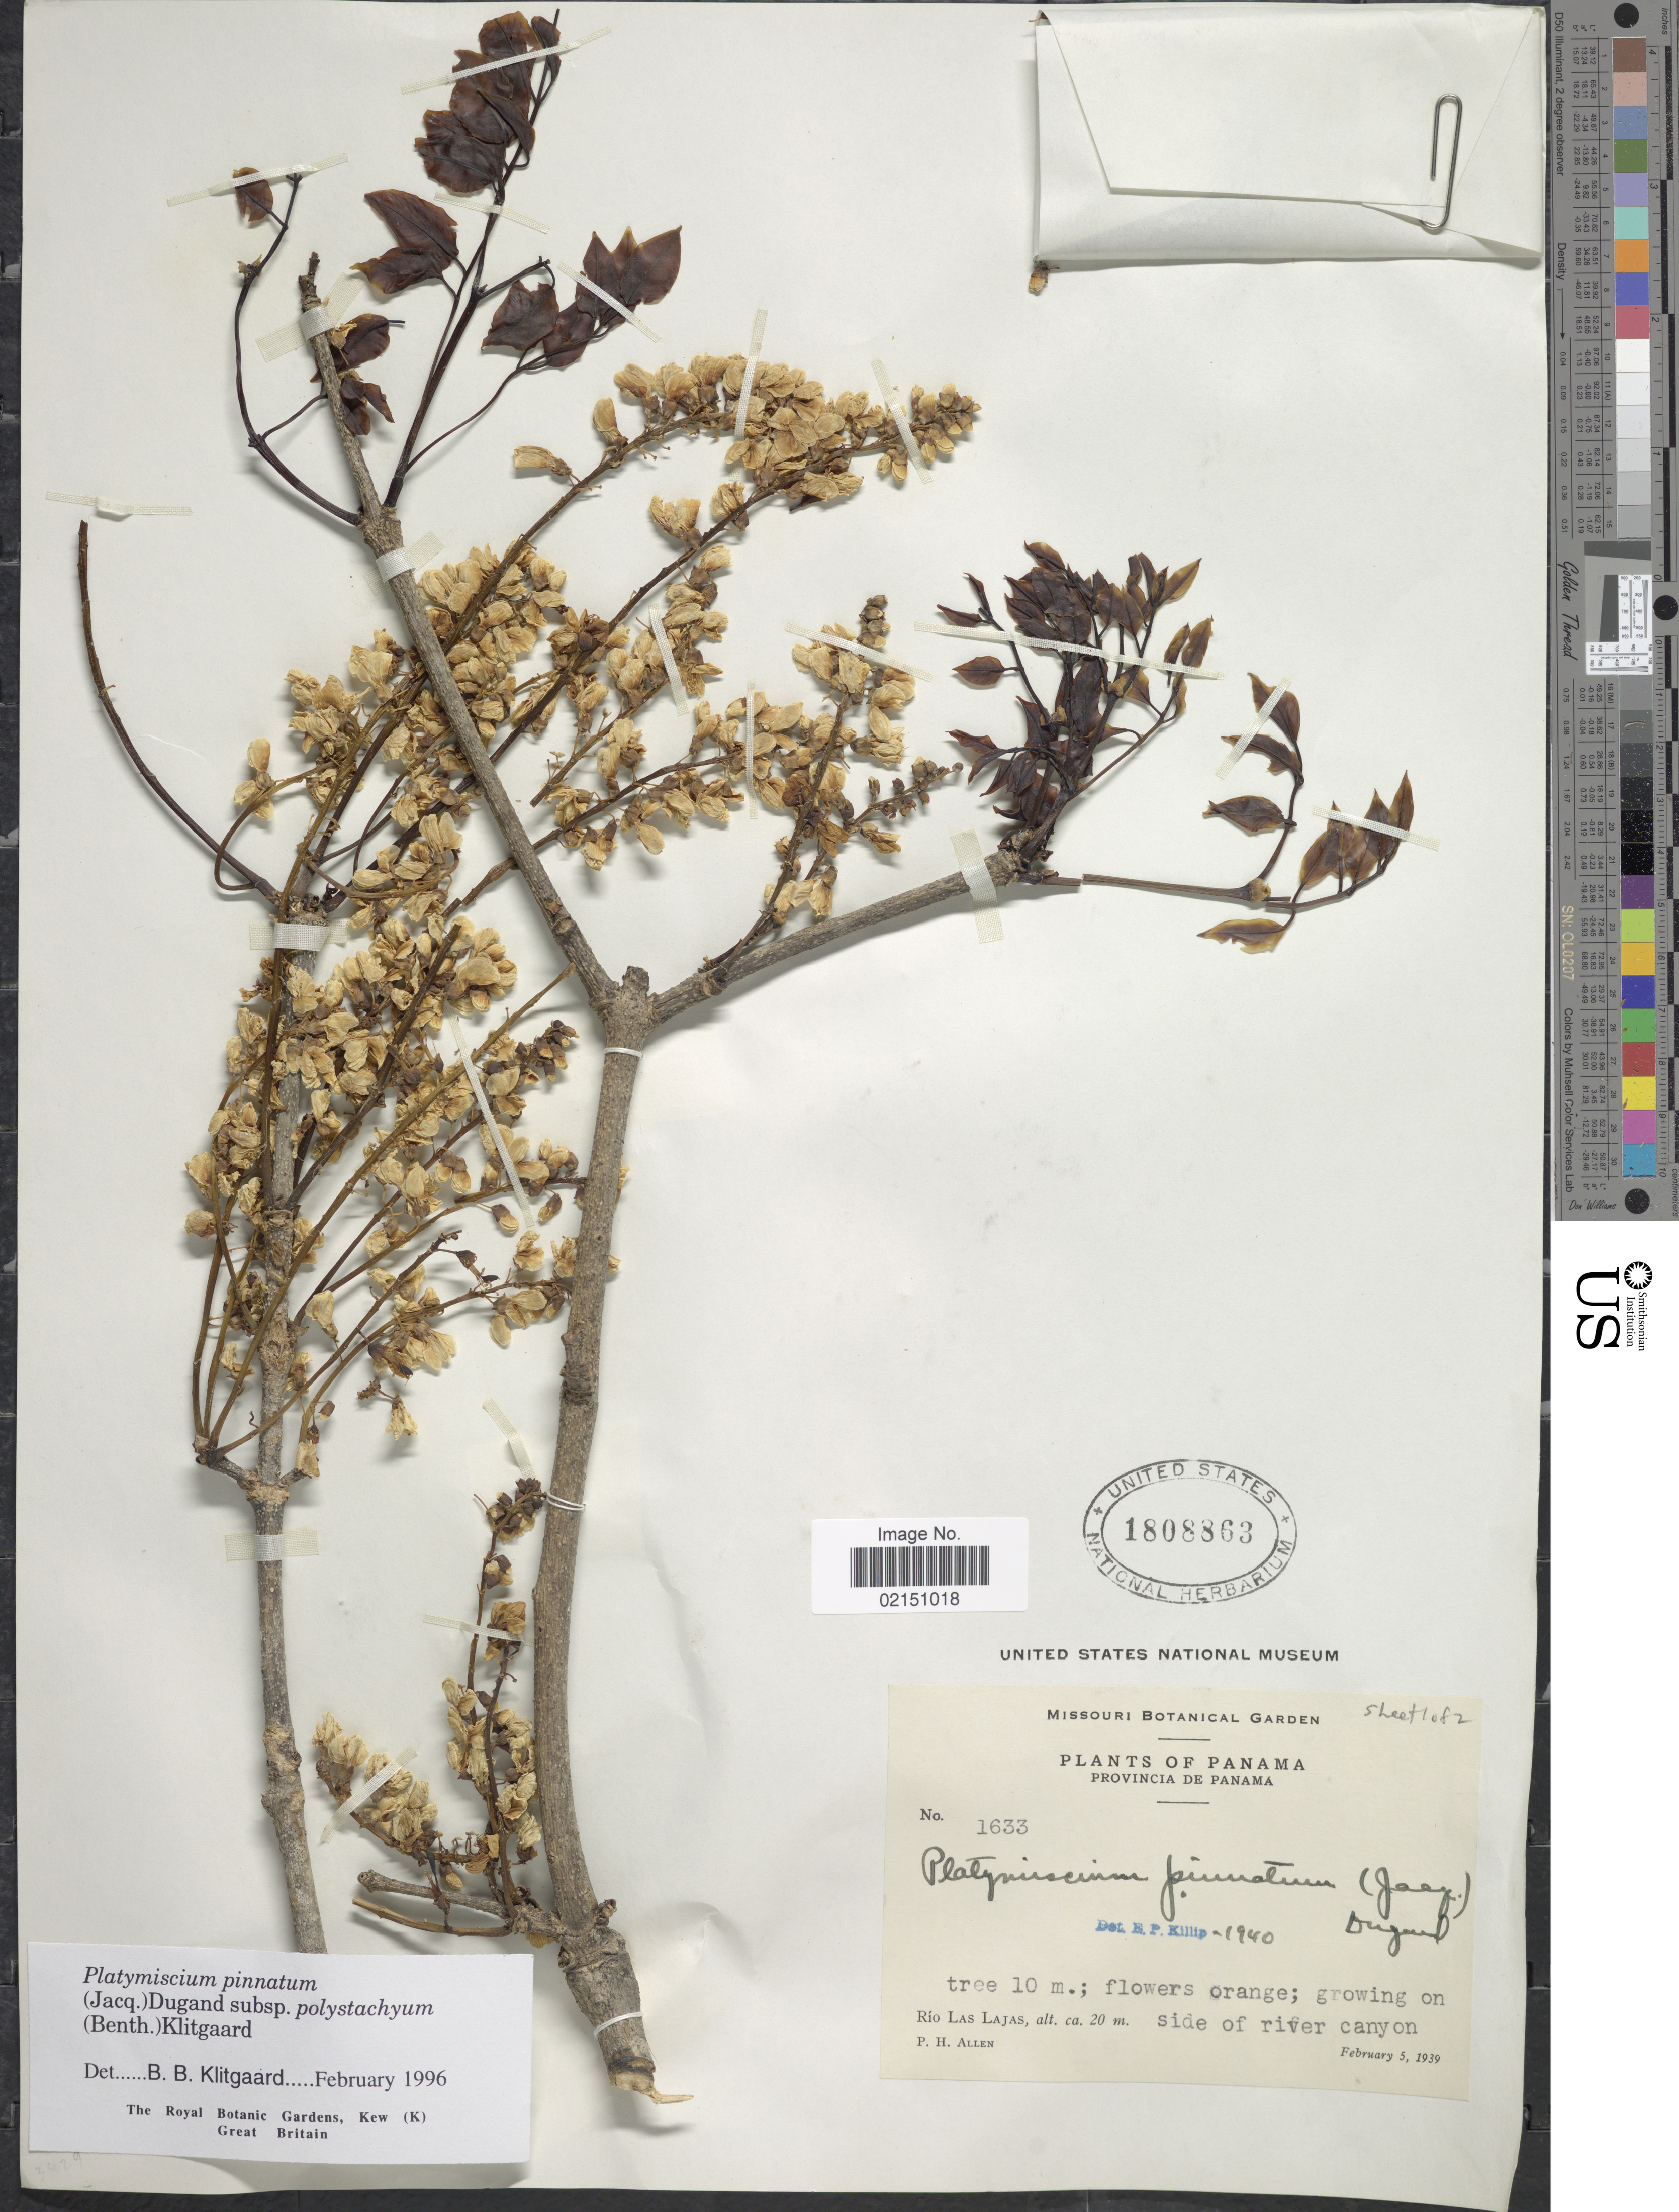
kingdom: Plantae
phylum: Tracheophyta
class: Magnoliopsida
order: Fabales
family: Fabaceae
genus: Platymiscium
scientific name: Platymiscium pinnatum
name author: (Jacq.) Dugand G.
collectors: P. H. Allen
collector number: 1633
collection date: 1939-02-05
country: Panama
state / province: Panamá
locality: Provincia de Panama, growing on Río Las Lajas, side of river canyon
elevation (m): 20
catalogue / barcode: US 1808863